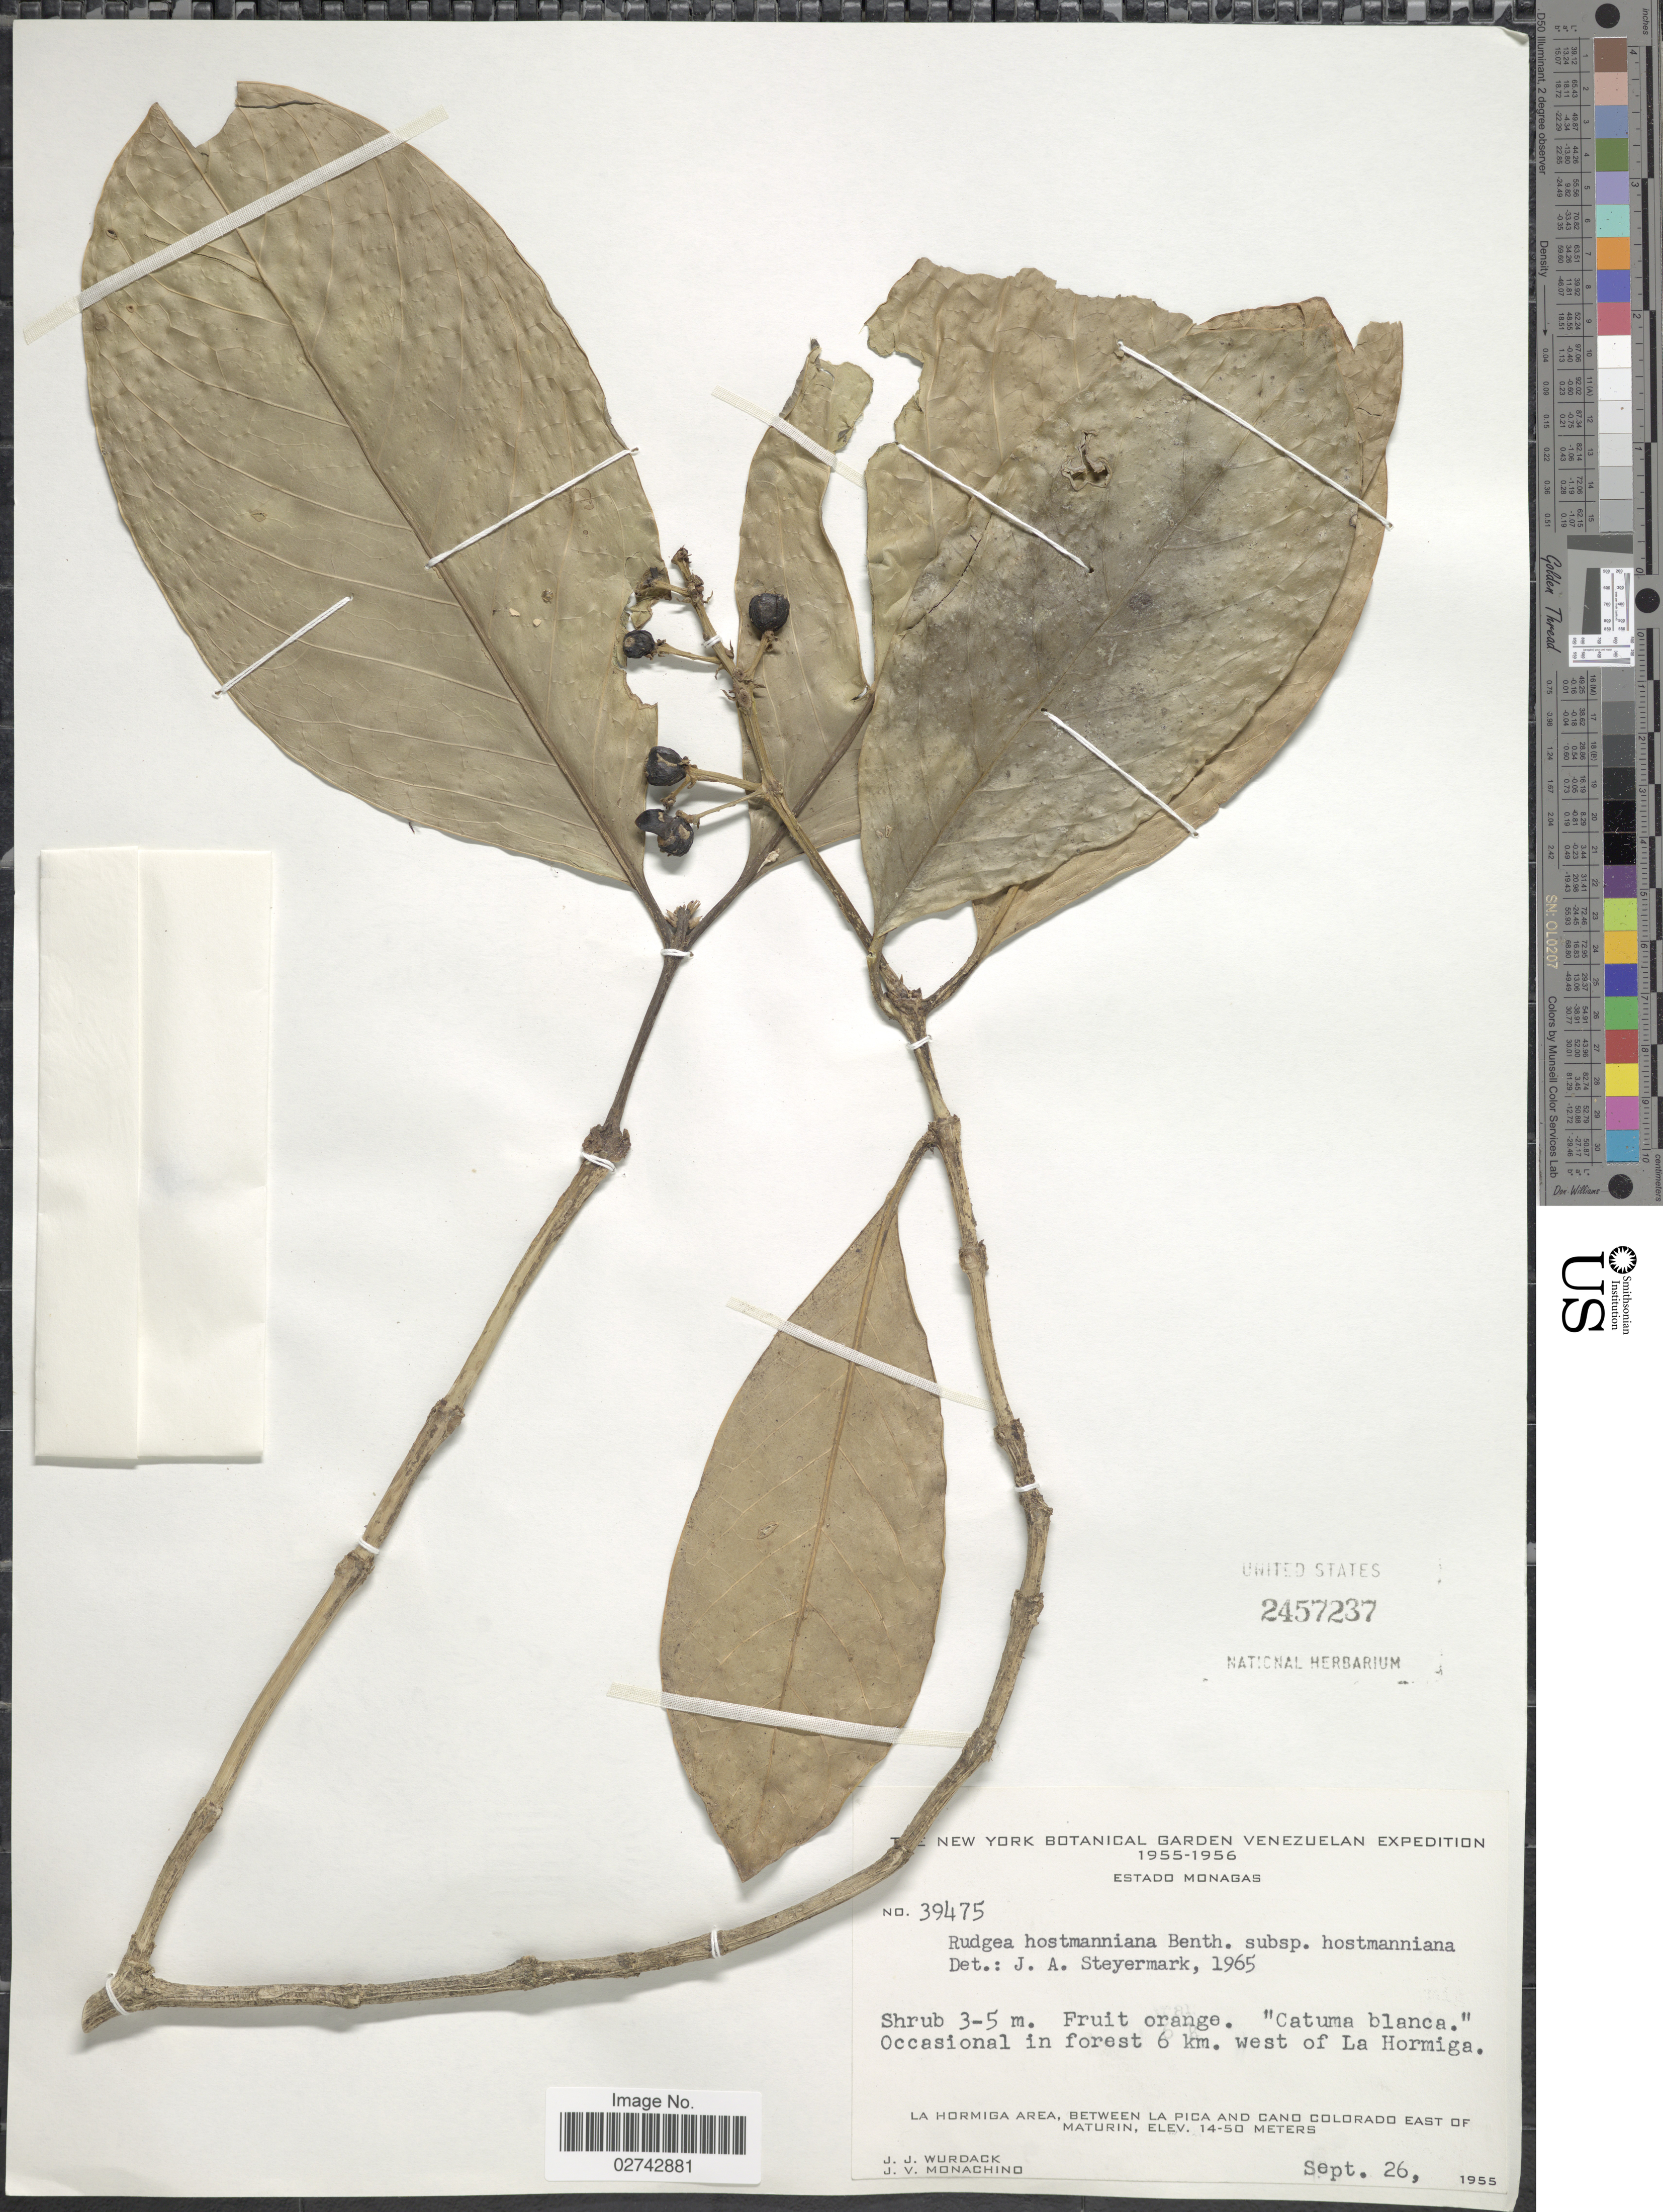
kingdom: Plantae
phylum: Tracheophyta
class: Magnoliopsida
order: Gentianales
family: Rubiaceae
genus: Rudgea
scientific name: Rudgea hostmanniana subsp. hostmanniana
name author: Benth.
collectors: J. J. Wurdack & J. V. Monachino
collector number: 39475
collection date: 1955-09-26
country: Venezuela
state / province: Monagas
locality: In forest 6 km. west of La Hormiga. La Hormiga Area, between La Pica and Cano Colorado East of Maturin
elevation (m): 14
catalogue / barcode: US 2457237